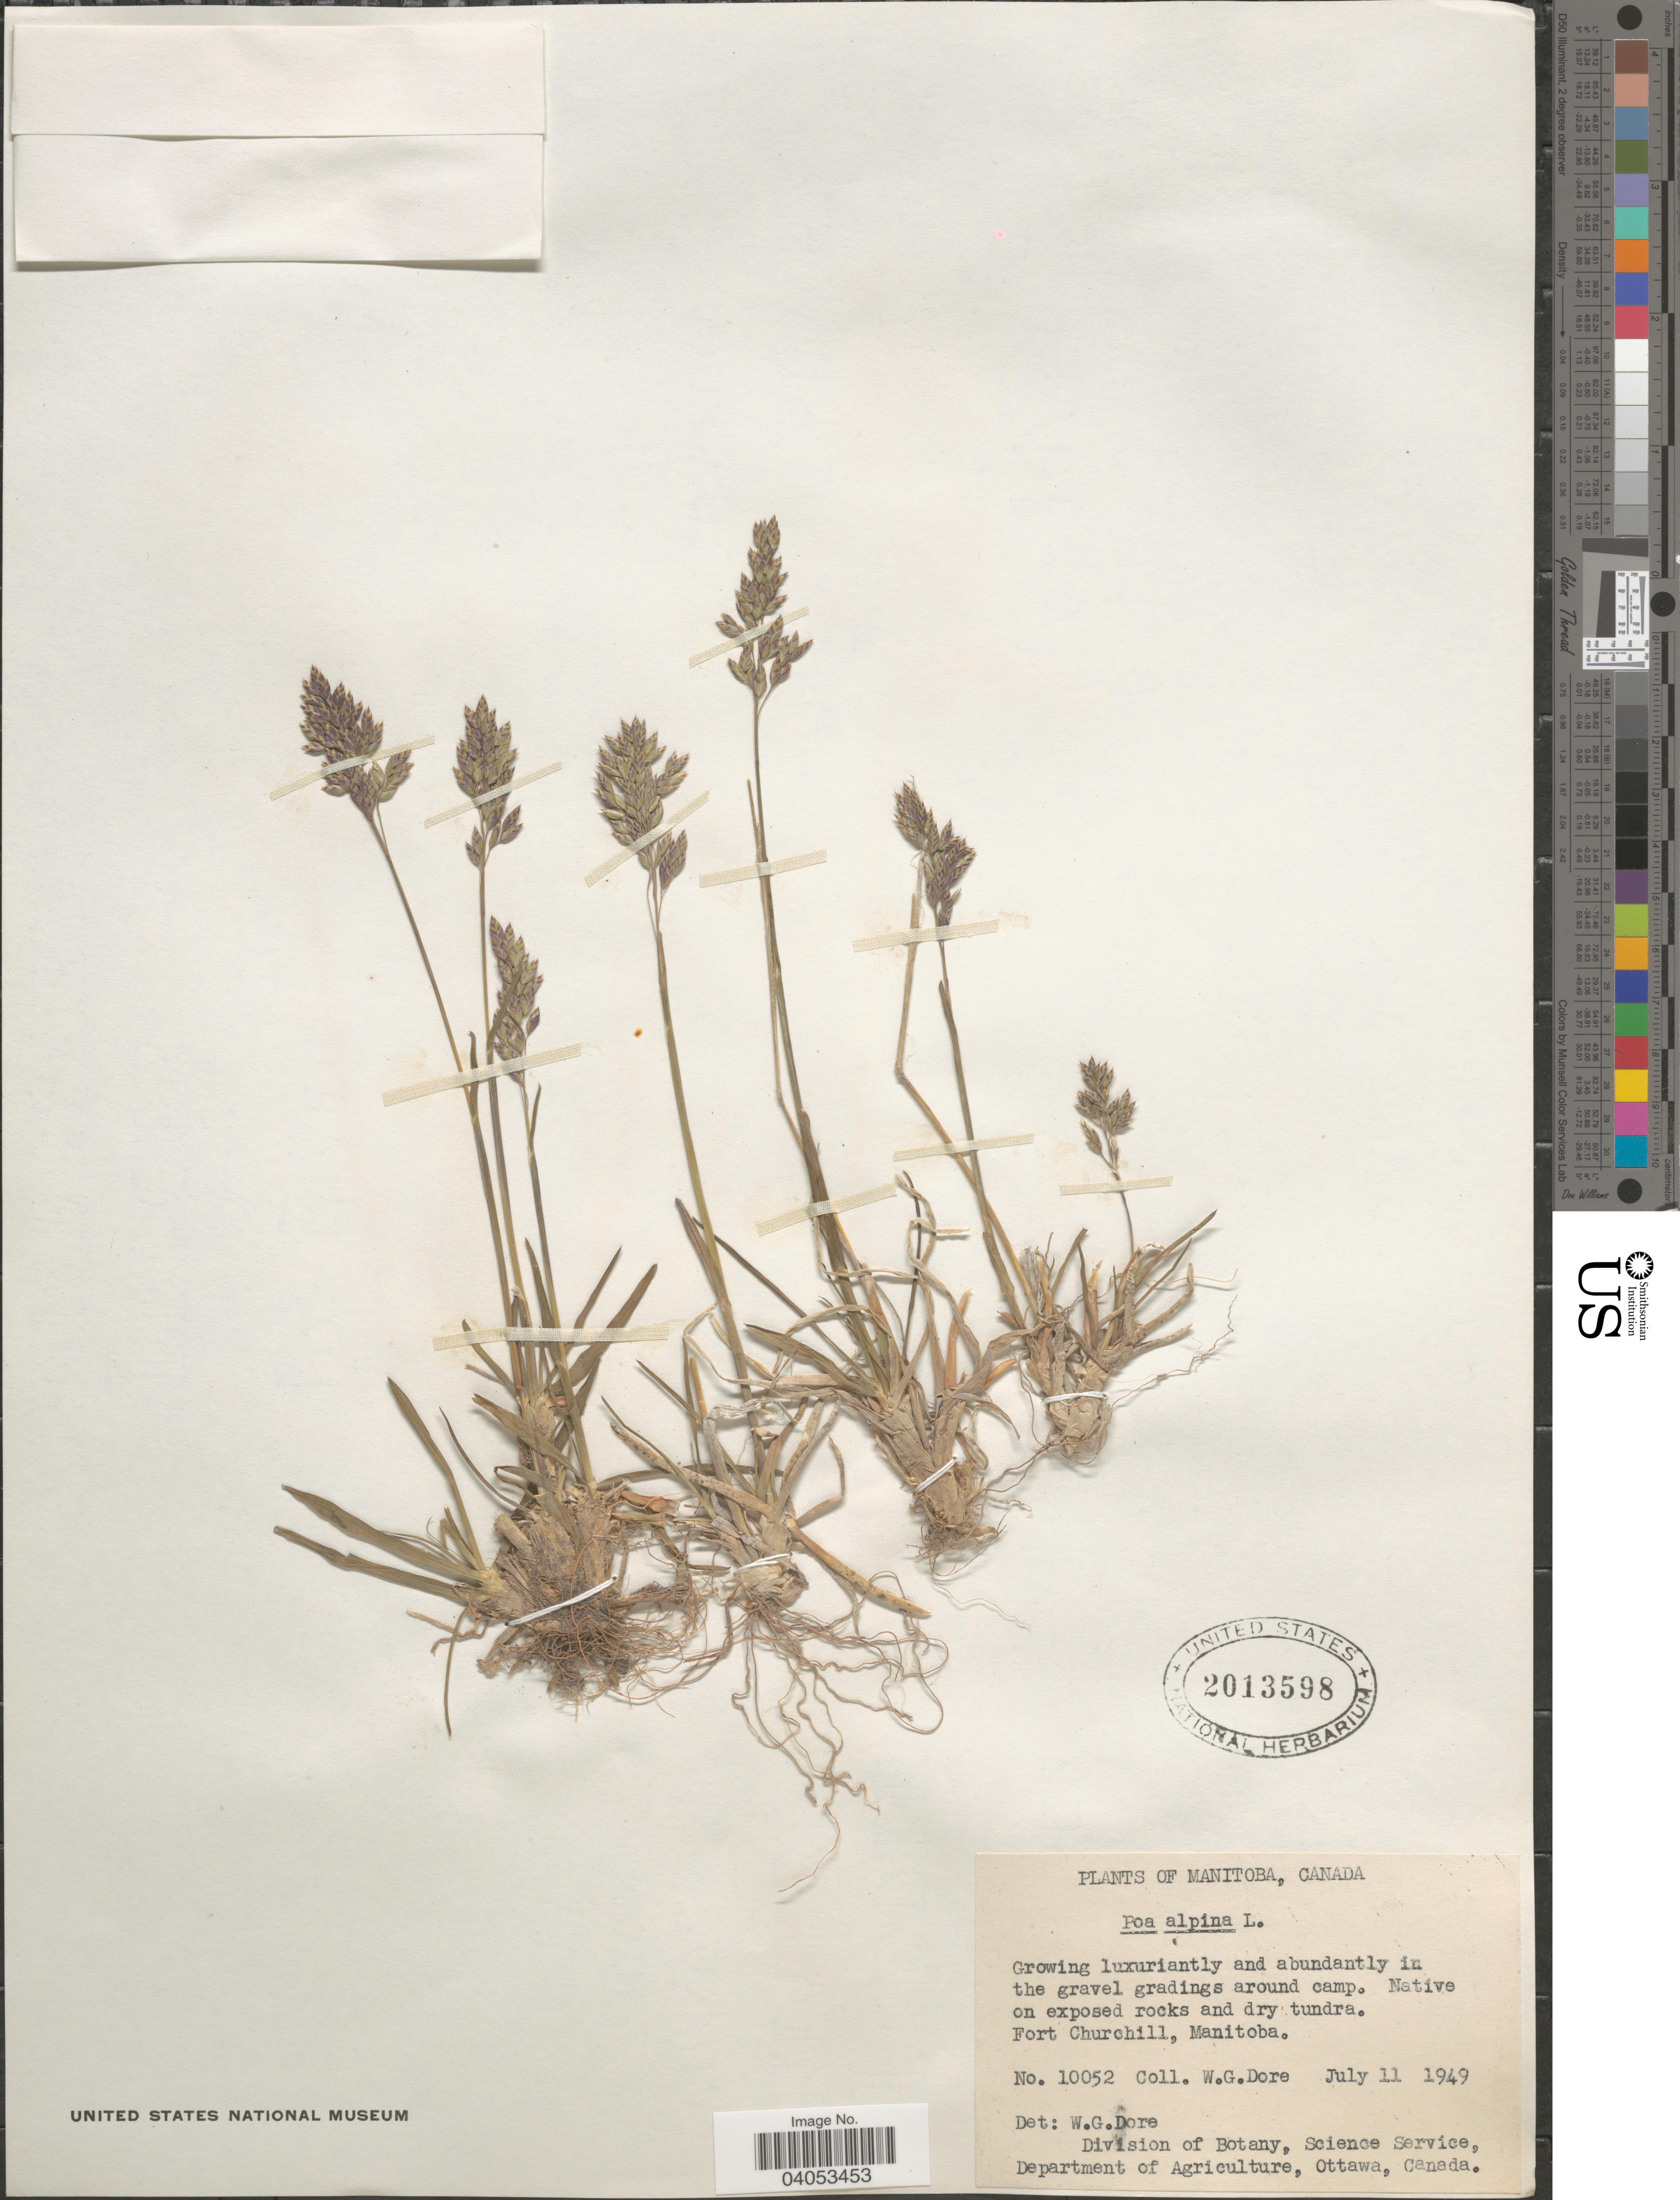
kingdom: Plantae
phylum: Tracheophyta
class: Liliopsida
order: Poales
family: Poaceae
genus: Poa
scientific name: Poa alpina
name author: L.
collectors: W. Dore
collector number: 10052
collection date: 1949-07-11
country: Canada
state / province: Manitoba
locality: Fort Churchill.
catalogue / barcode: US 2013598